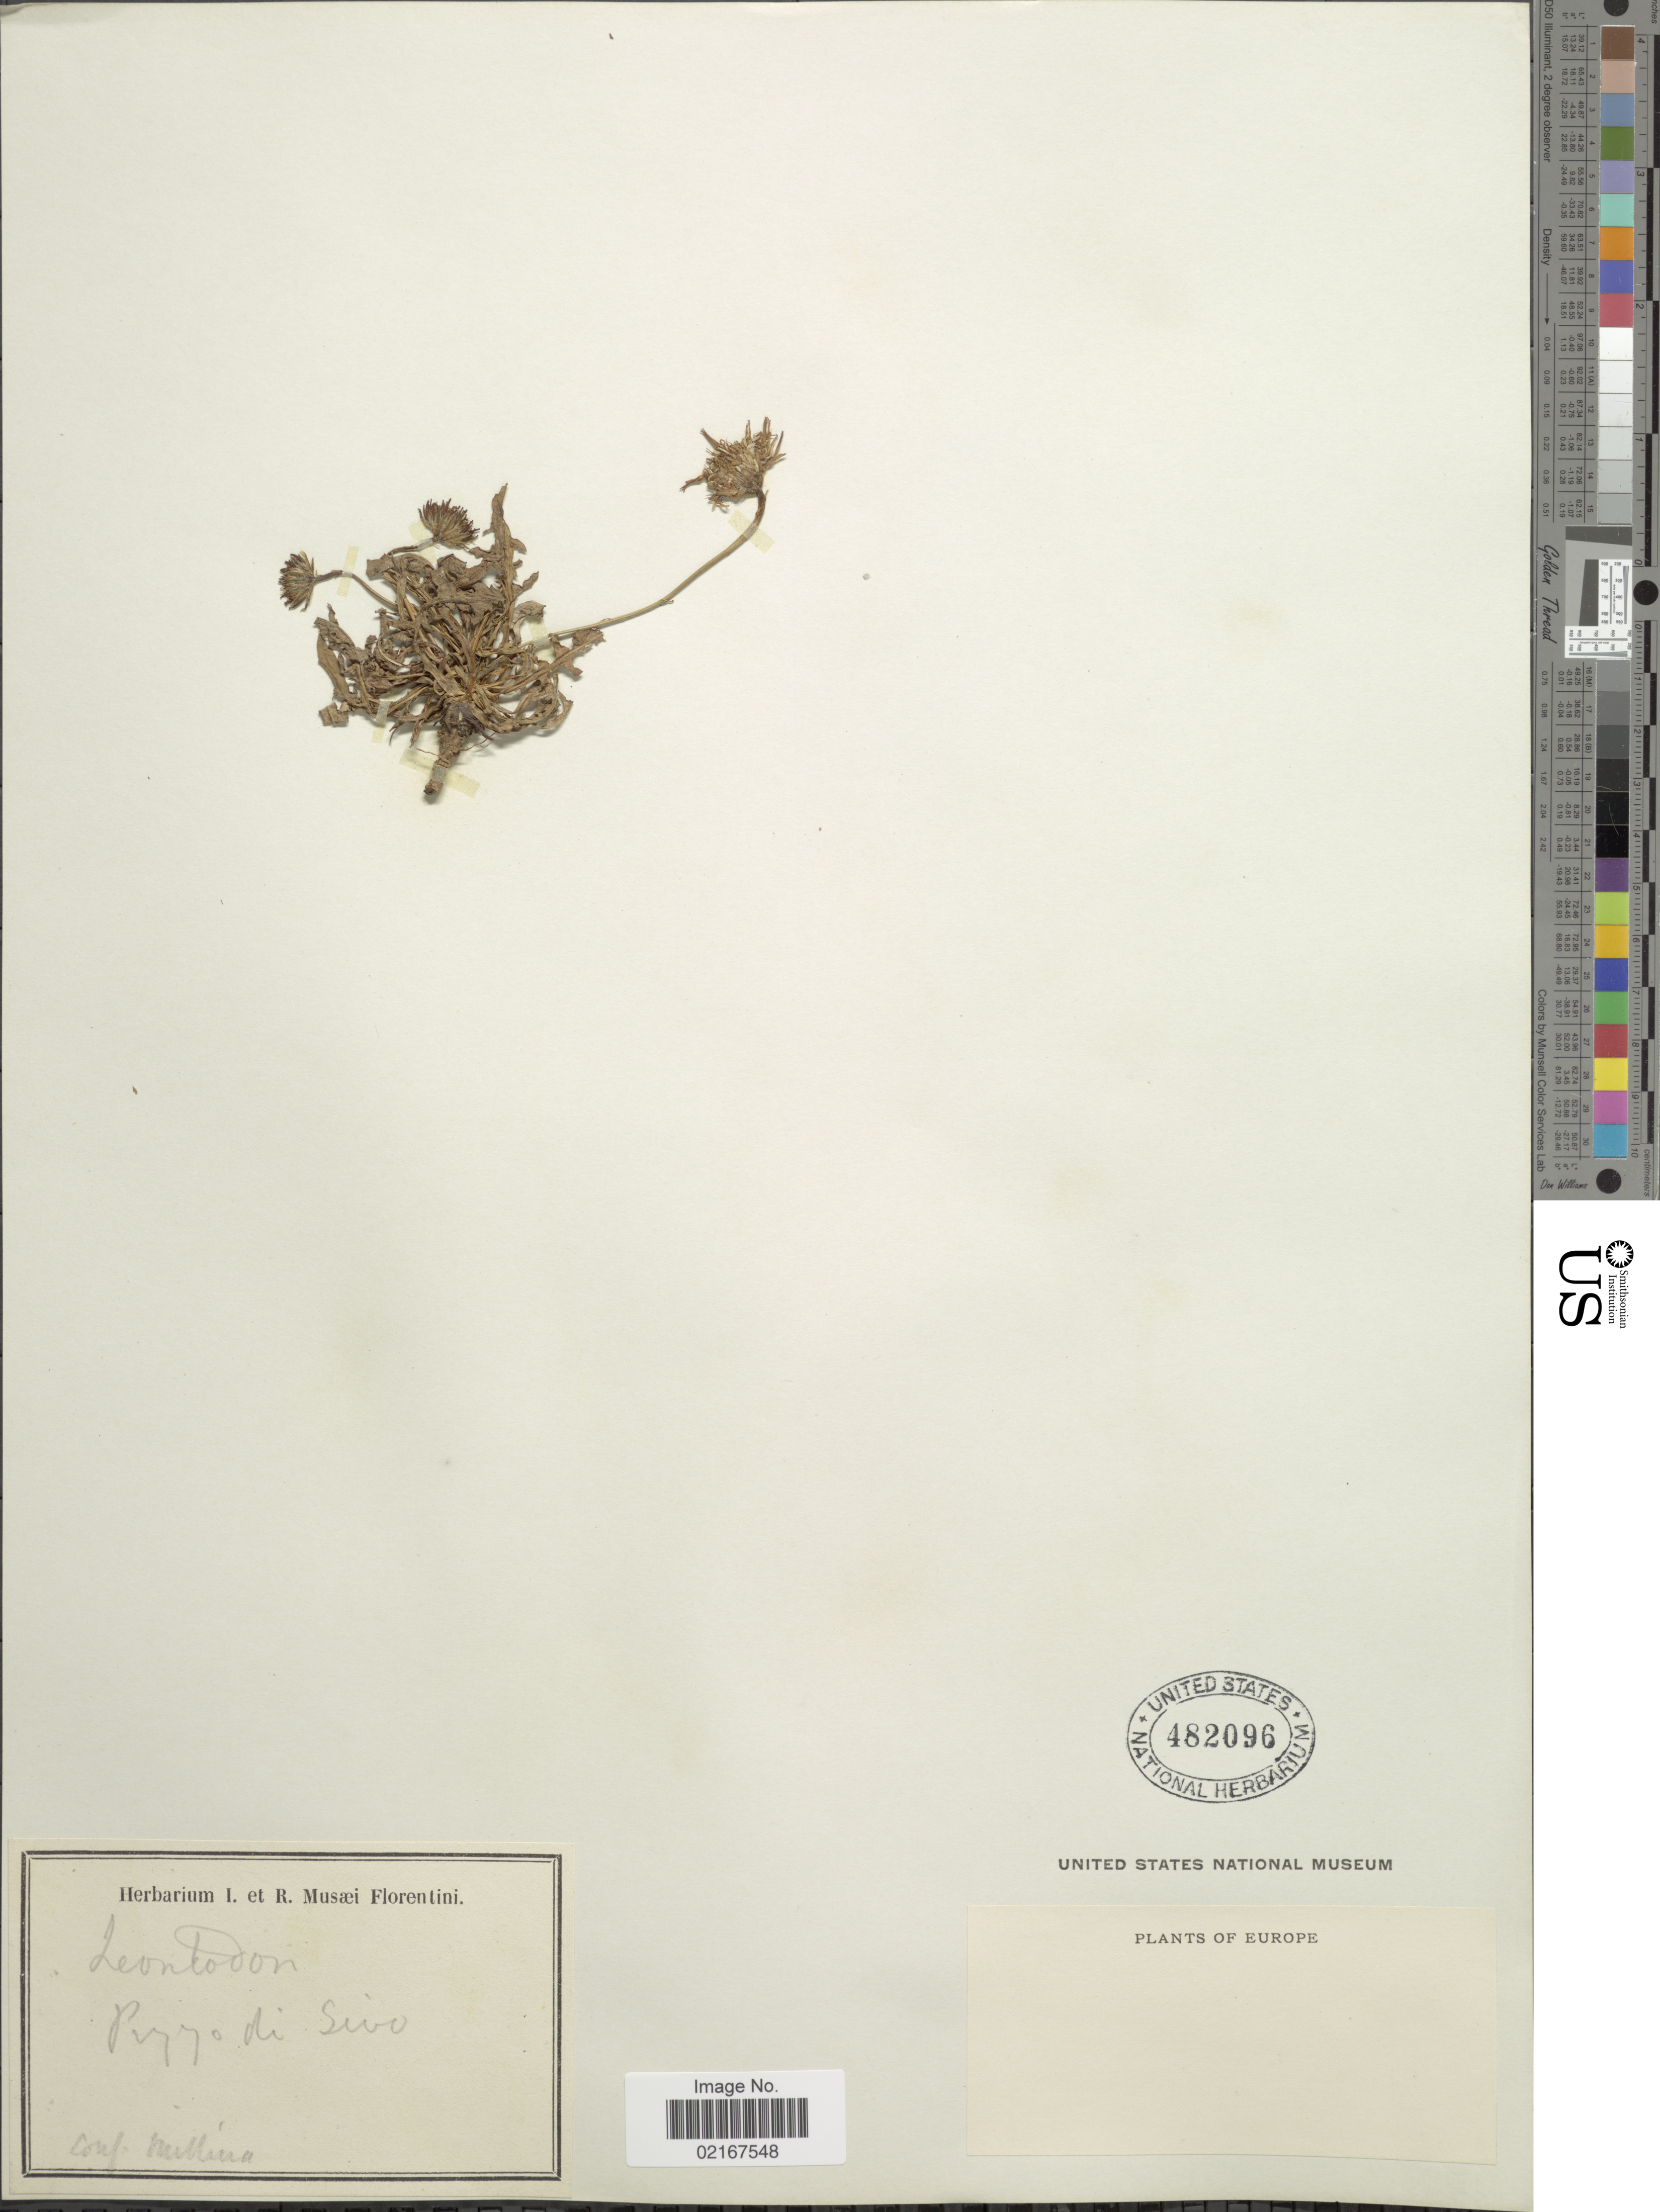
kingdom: Plantae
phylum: Tracheophyta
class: Magnoliopsida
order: Asterales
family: Asteraceae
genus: Scorzoneroides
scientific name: Scorzoneroides cichoriacea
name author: (Ten.) Greuter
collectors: Millina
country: Italy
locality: Europe, Pizzo di Sivo [interpreted]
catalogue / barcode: US 482096